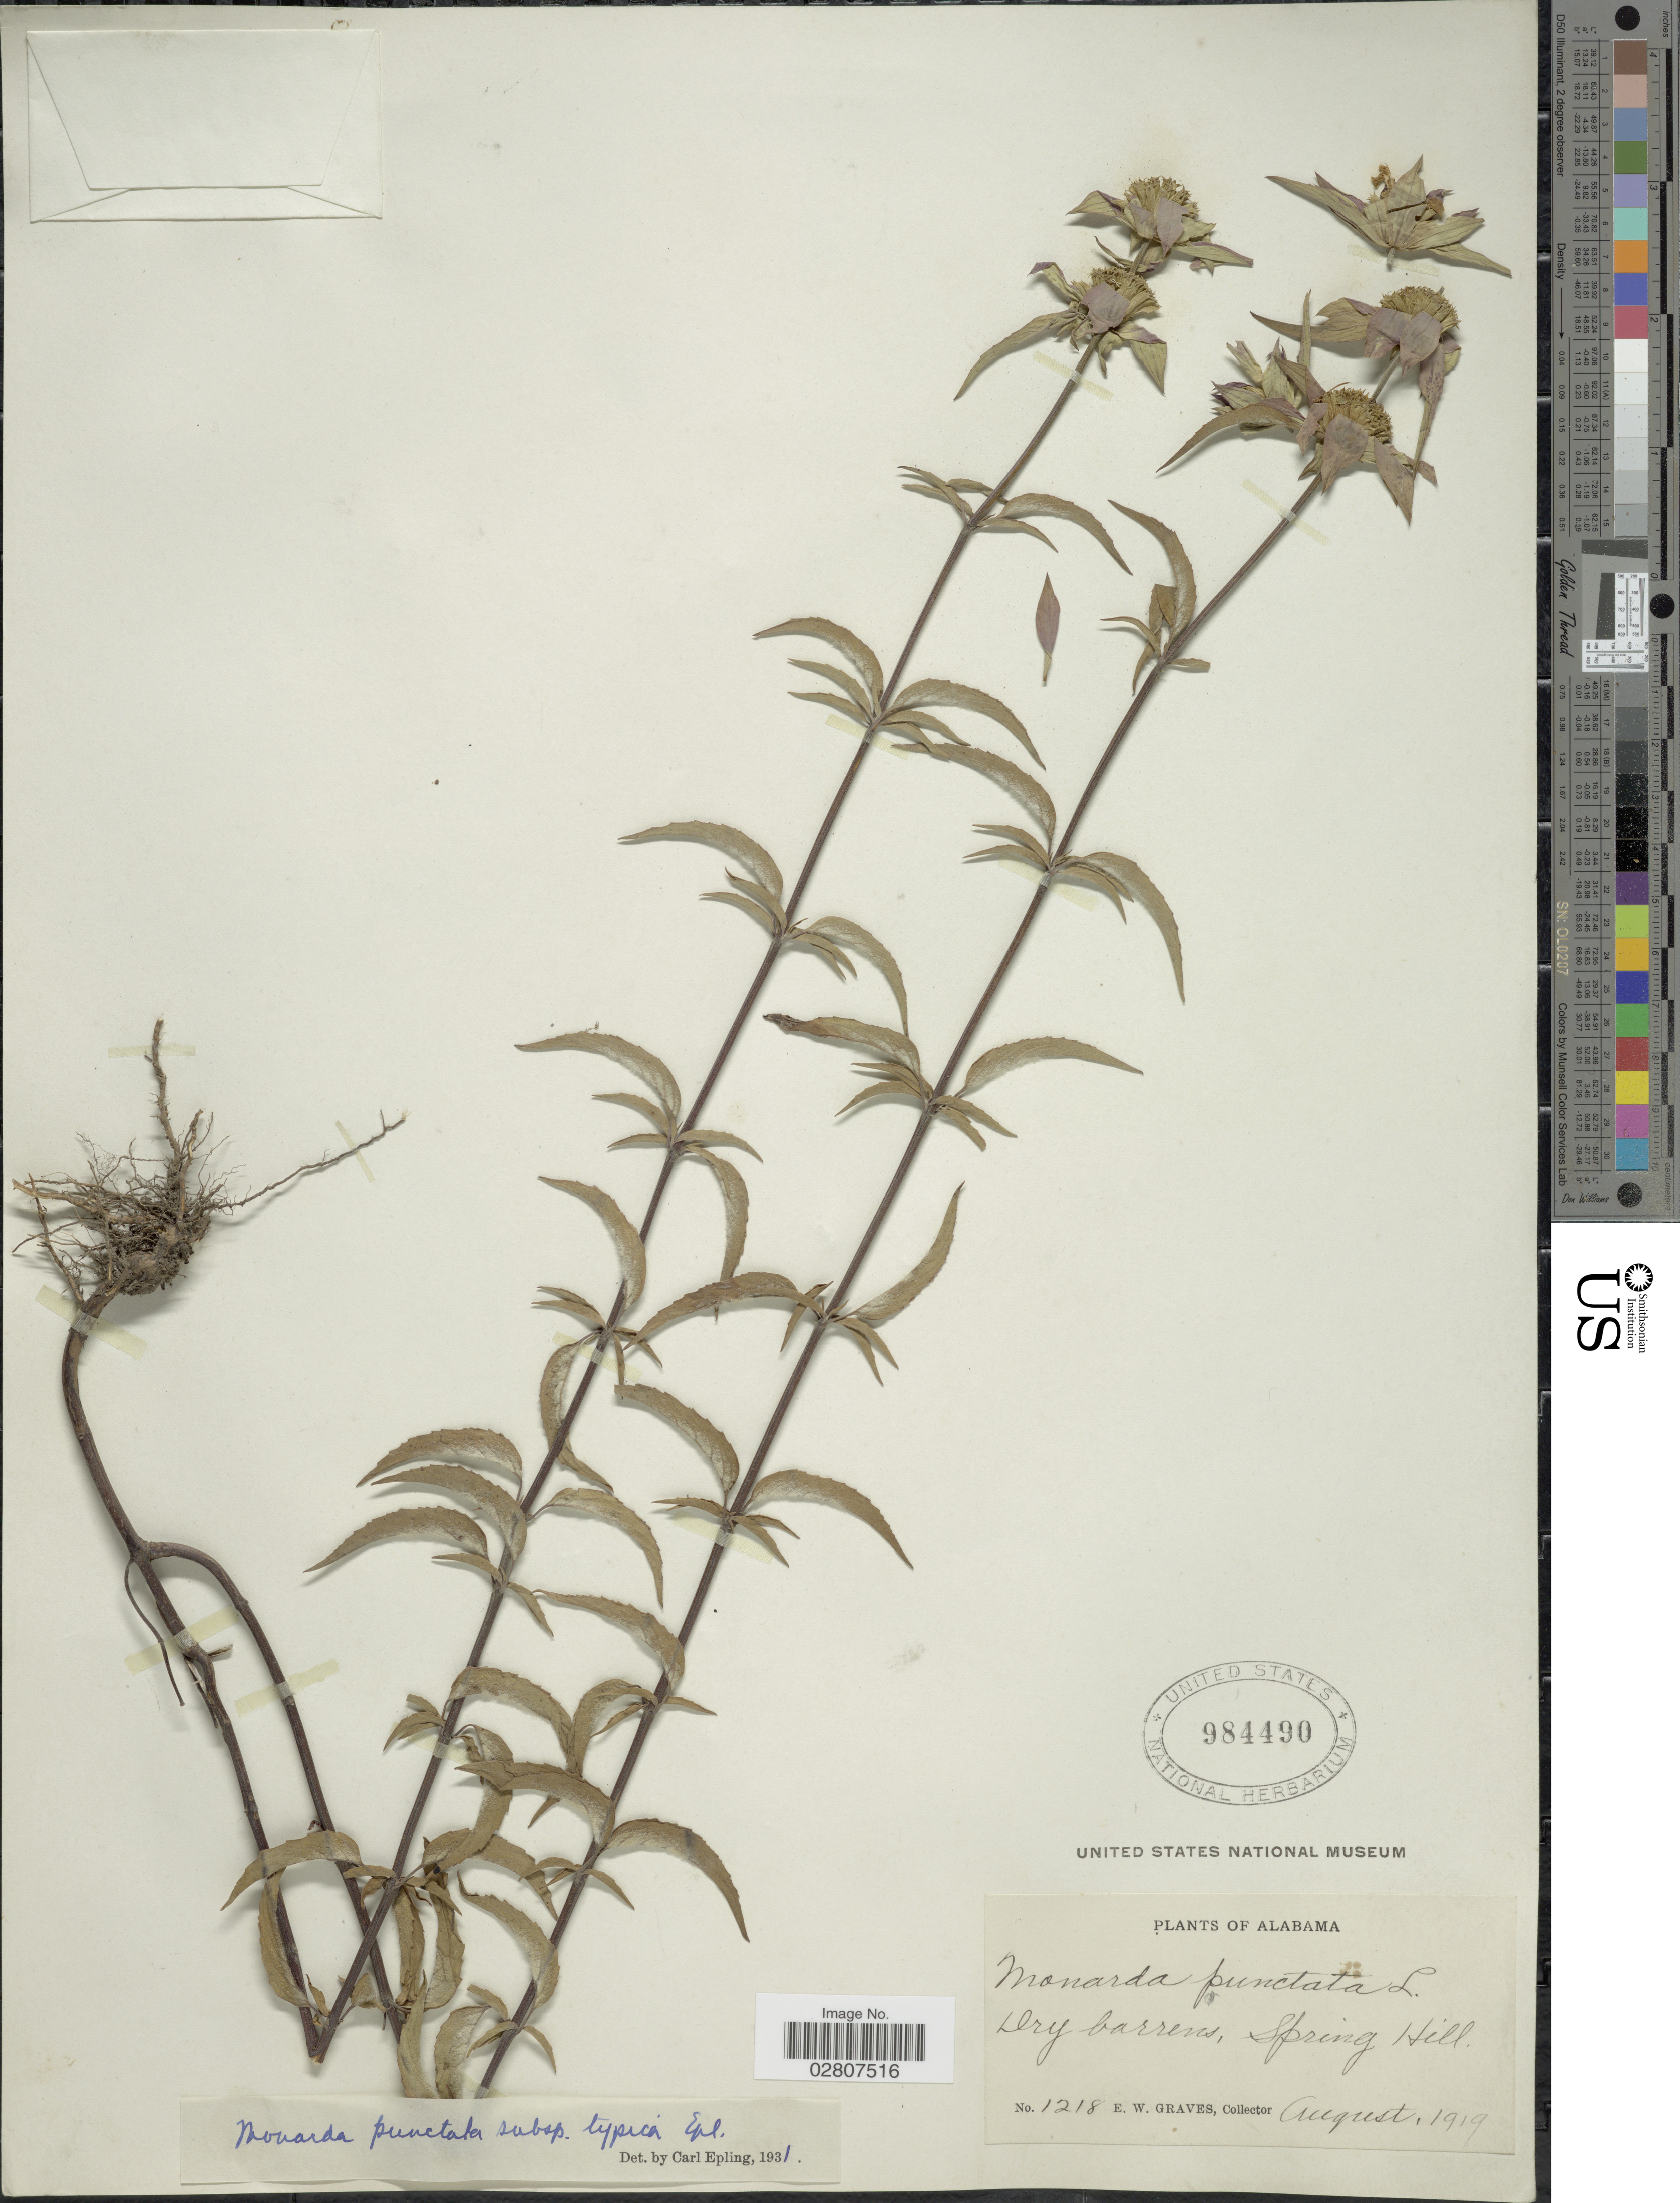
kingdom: Plantae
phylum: Tracheophyta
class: Magnoliopsida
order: Lamiales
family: Lamiaceae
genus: Monarda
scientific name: Monarda punctata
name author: L.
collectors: E. Graves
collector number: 1218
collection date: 1919-08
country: United States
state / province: Alabama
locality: Dry barrens, Spring Hill.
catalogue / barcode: US 984490